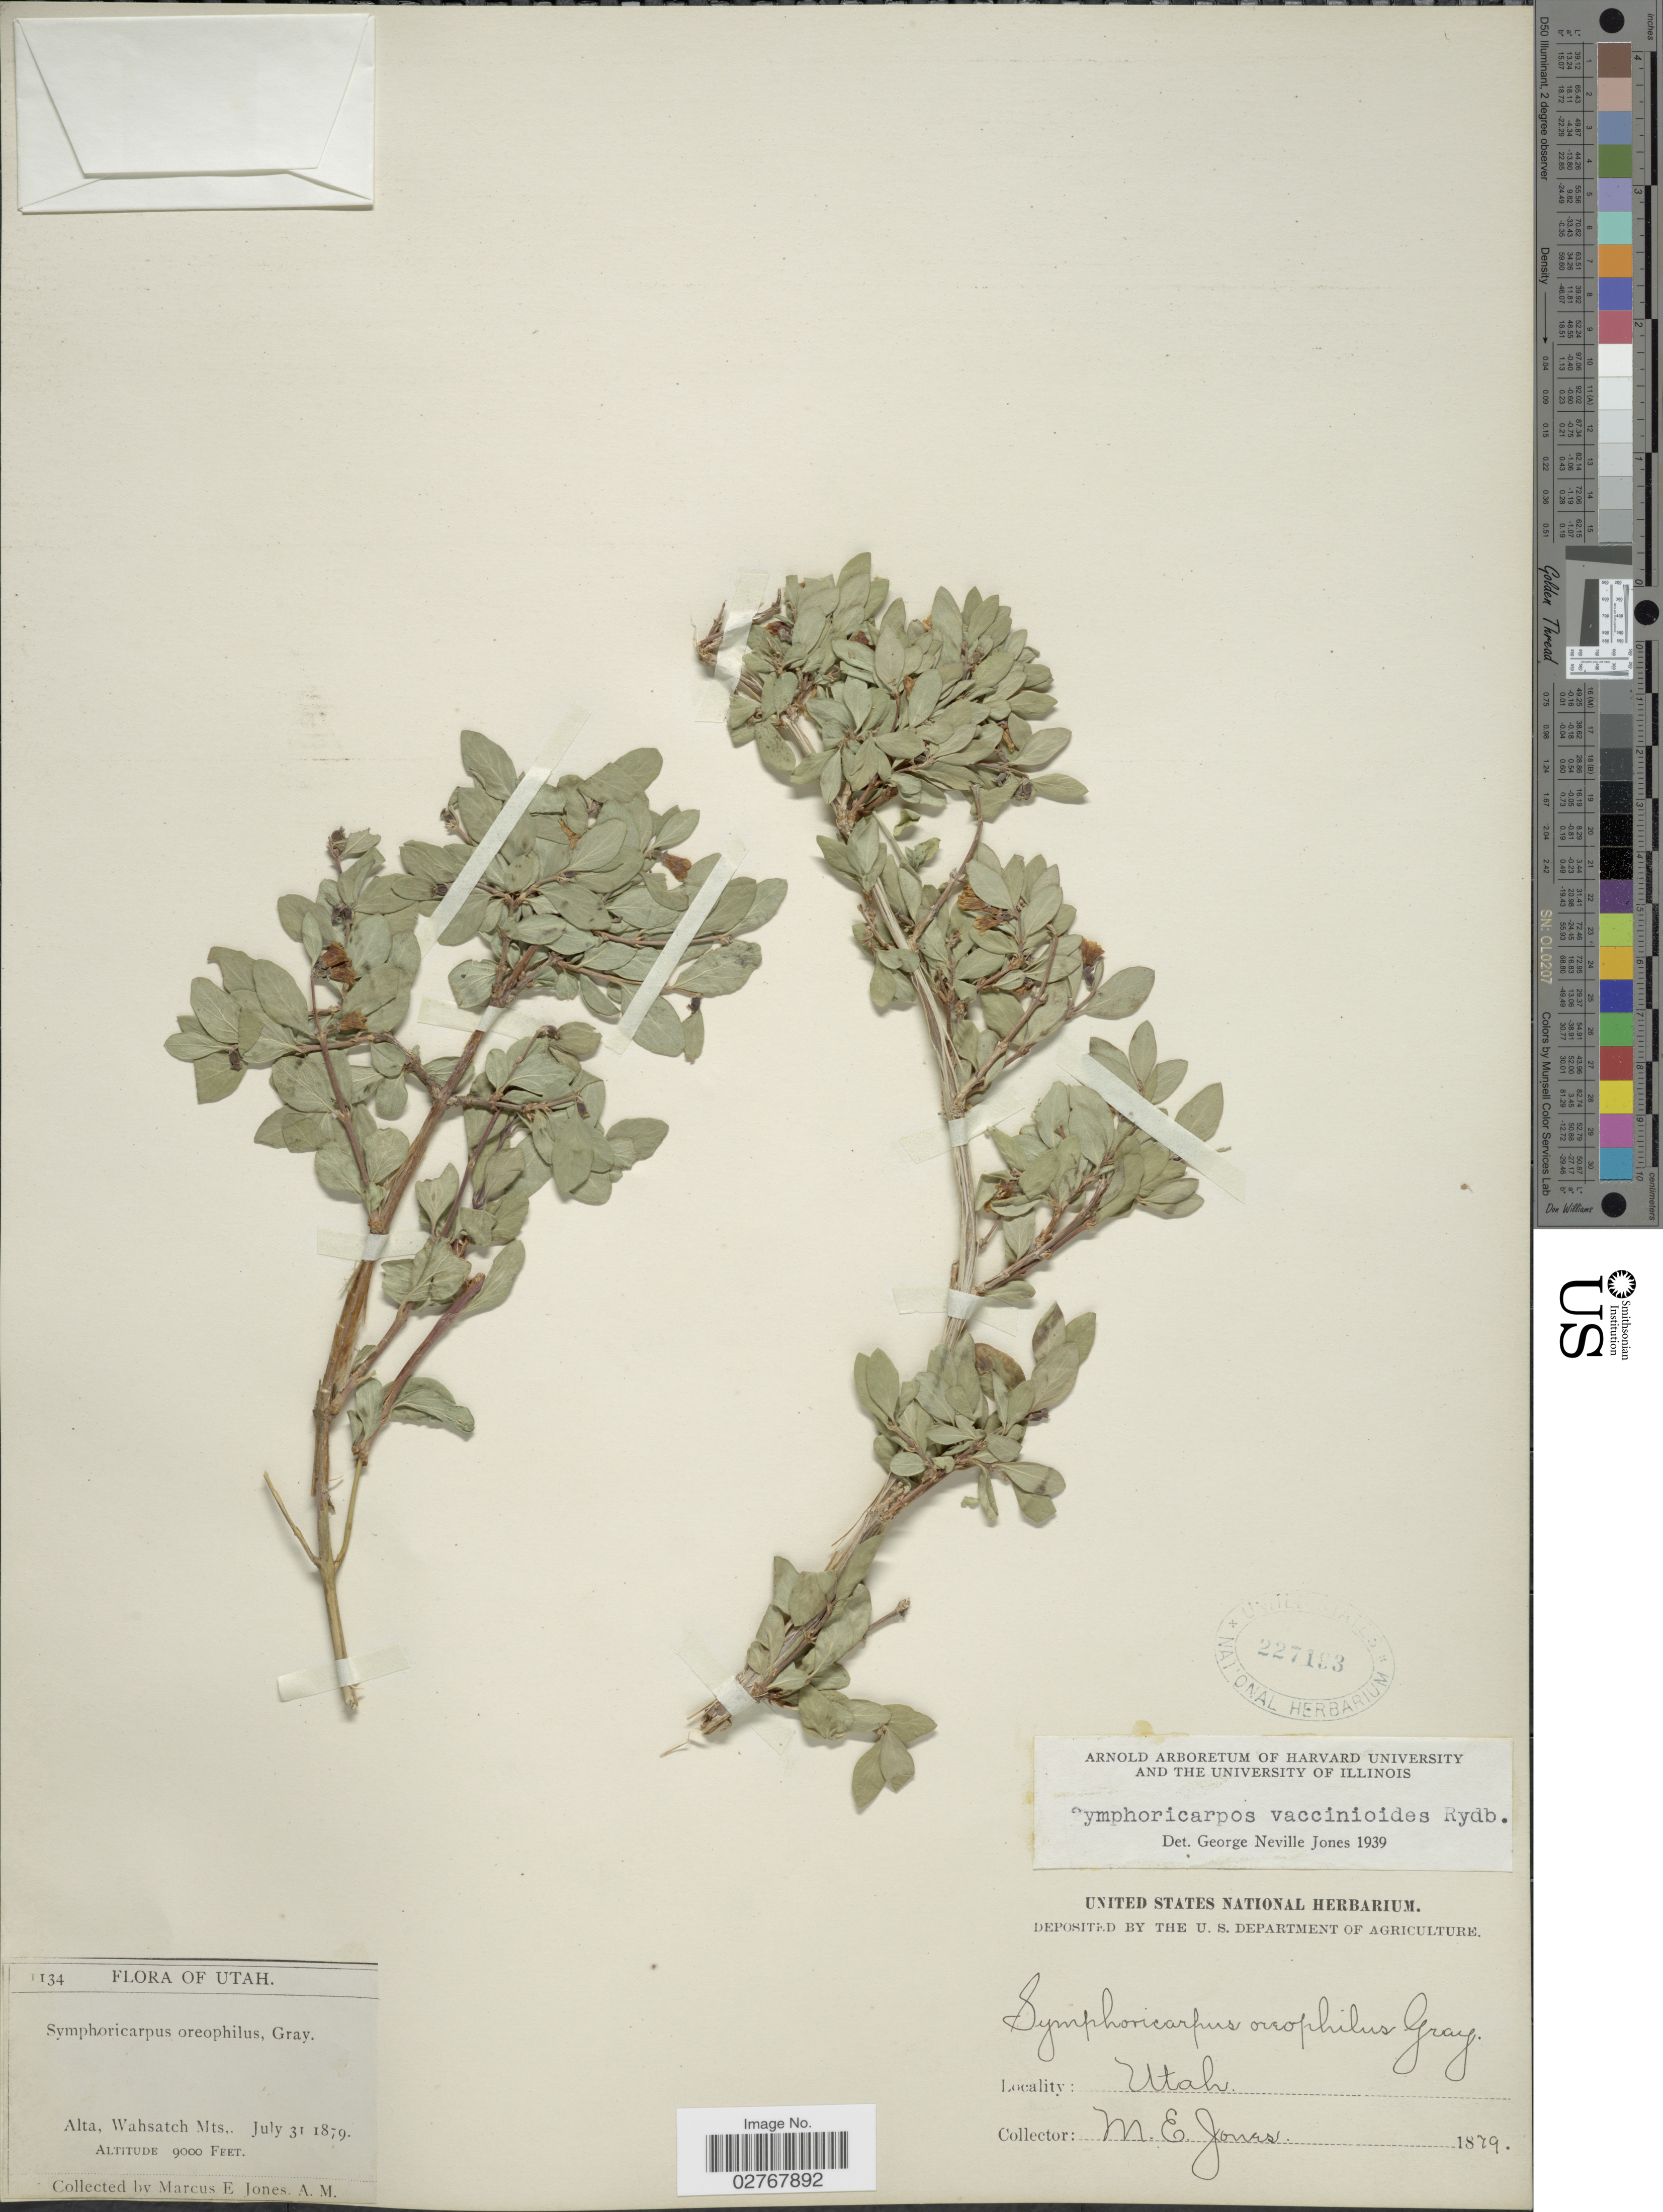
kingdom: Plantae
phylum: Tracheophyta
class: Magnoliopsida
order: Dipsacales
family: Caprifoliaceae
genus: Symphoricarpos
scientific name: Symphoricarpos vaccinioides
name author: Rydb.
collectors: M. E. Jones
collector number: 1134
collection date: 1879-07-31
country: United States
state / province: Utah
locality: Alta, Wahsatch Mts.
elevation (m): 2743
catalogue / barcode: US 227193